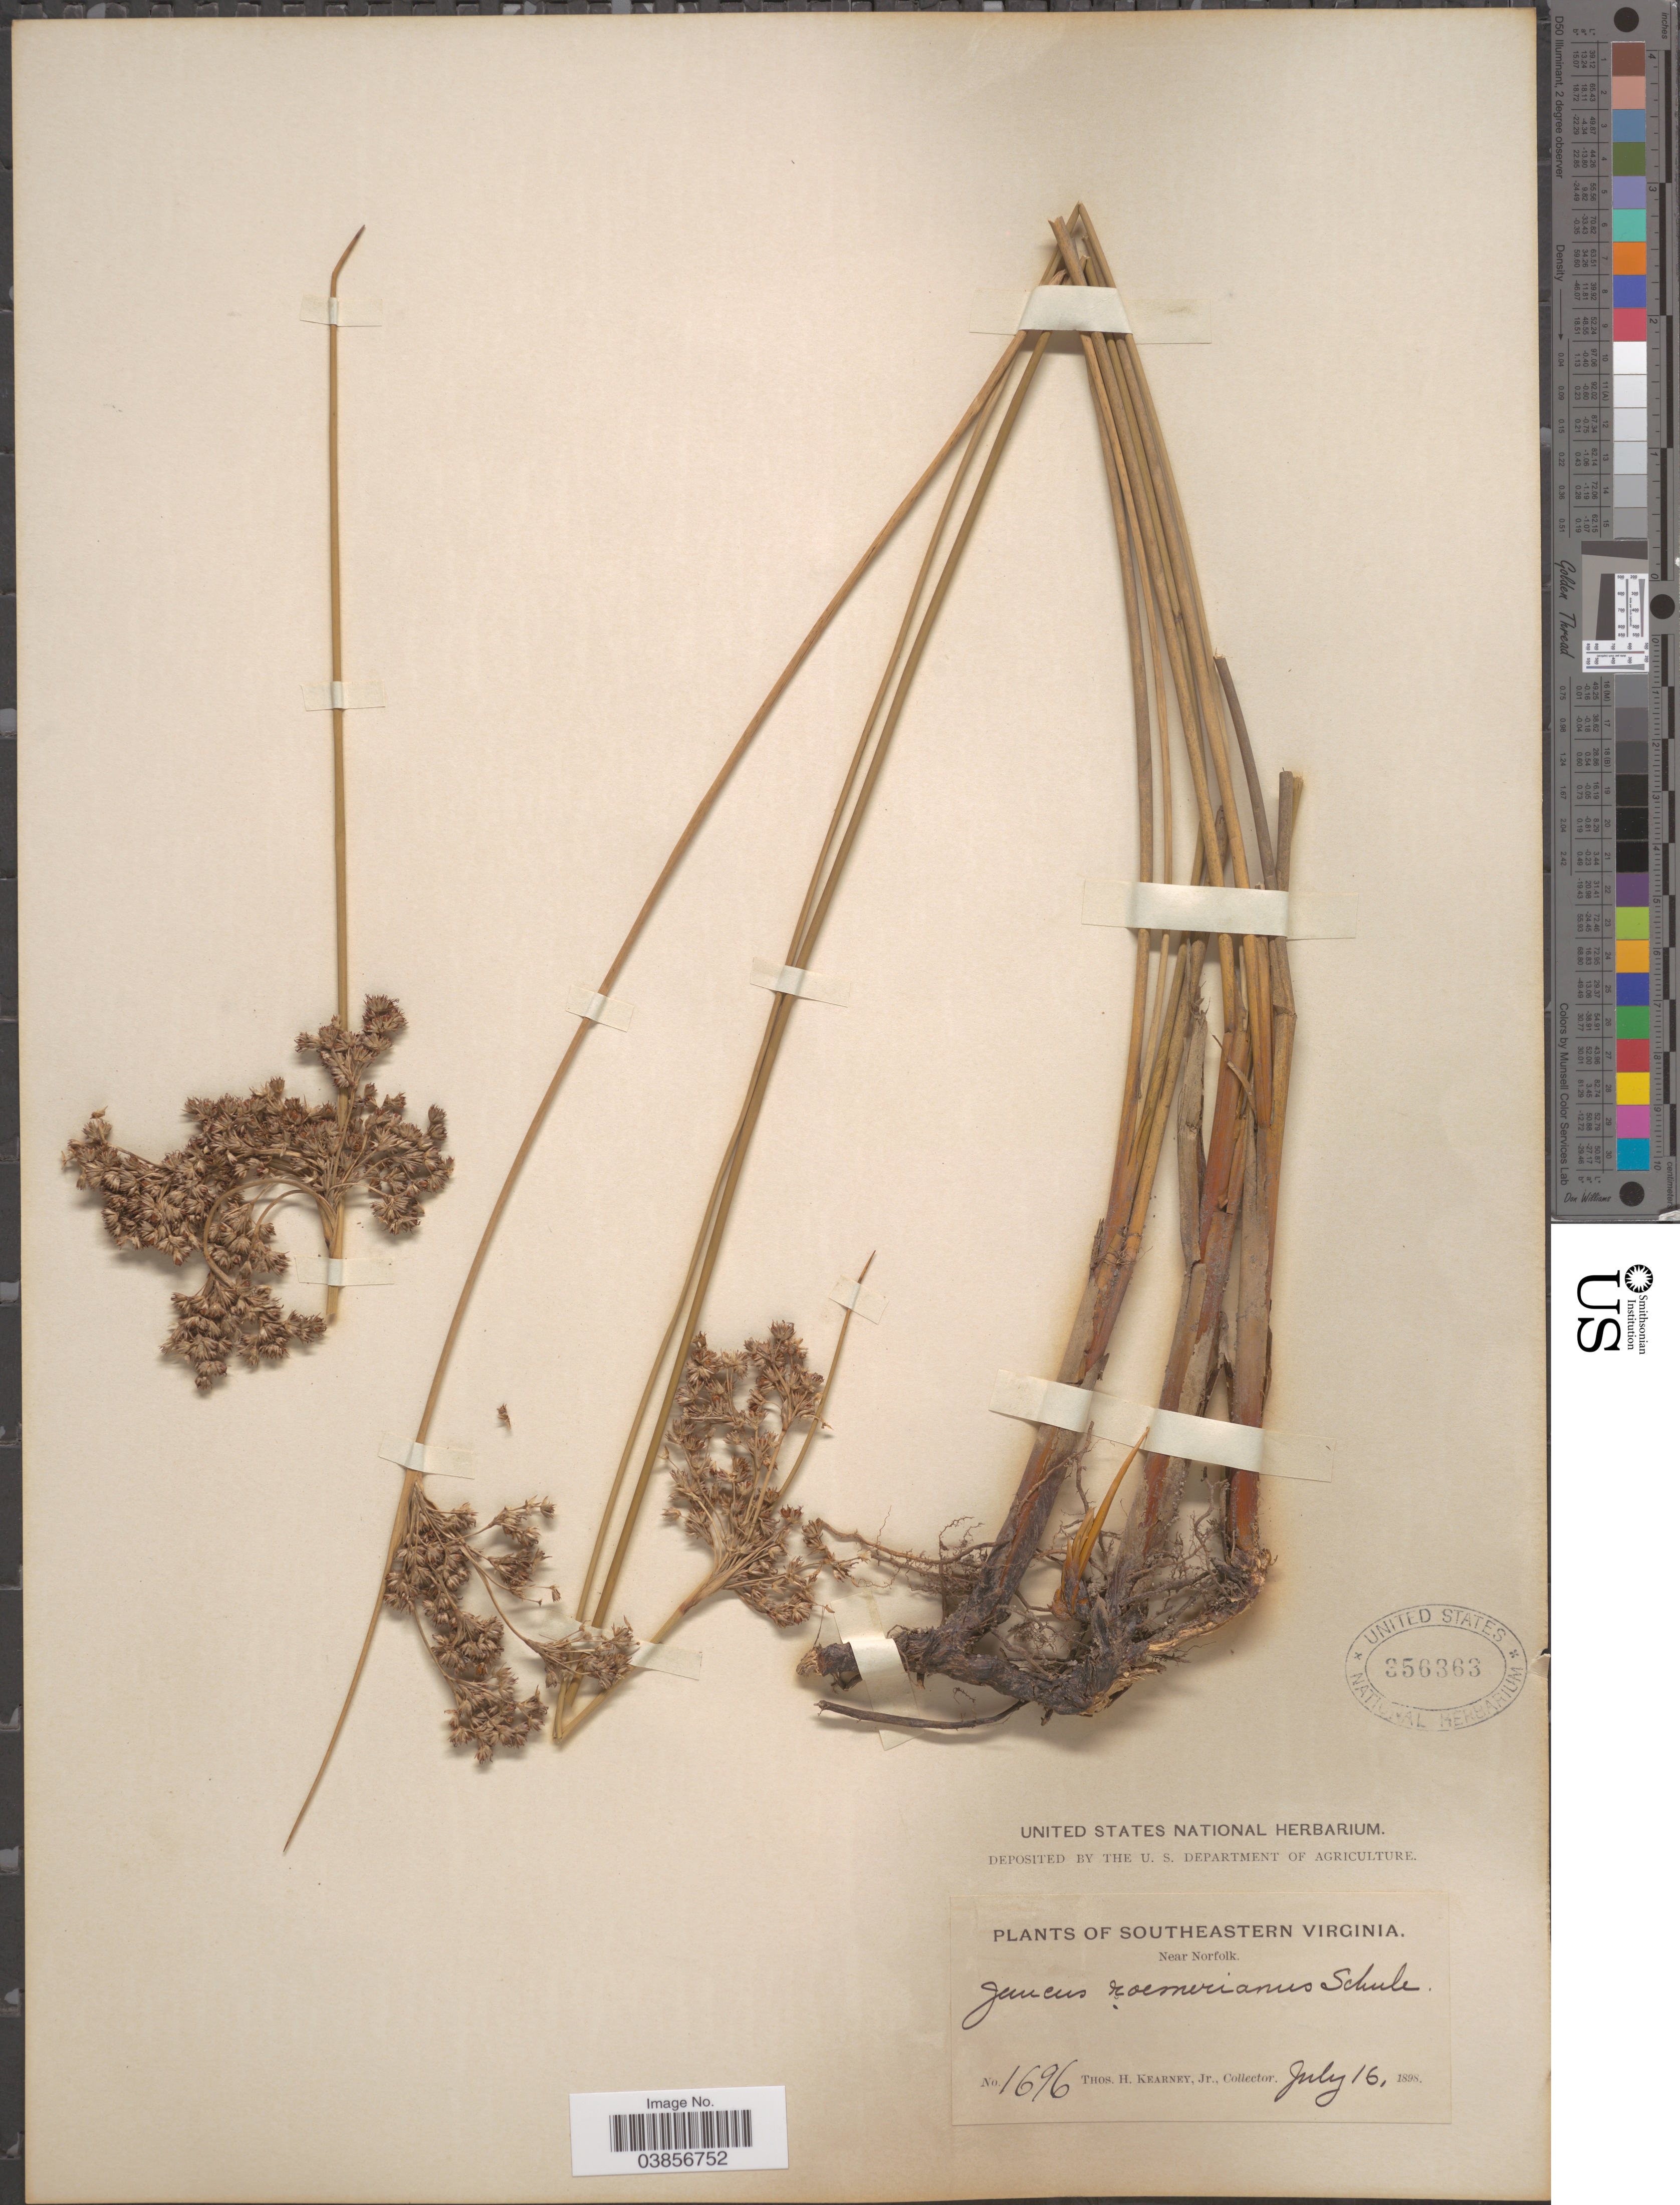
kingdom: Plantae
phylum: Tracheophyta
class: Liliopsida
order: Poales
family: Juncaceae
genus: Juncus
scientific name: Juncus roemerianus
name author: Scheele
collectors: T. H. Kearney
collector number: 1696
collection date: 1898-07-16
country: United States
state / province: Virginia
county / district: City of Norfolk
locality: Southeastern Virginia. Near Norfolk.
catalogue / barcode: US 356363